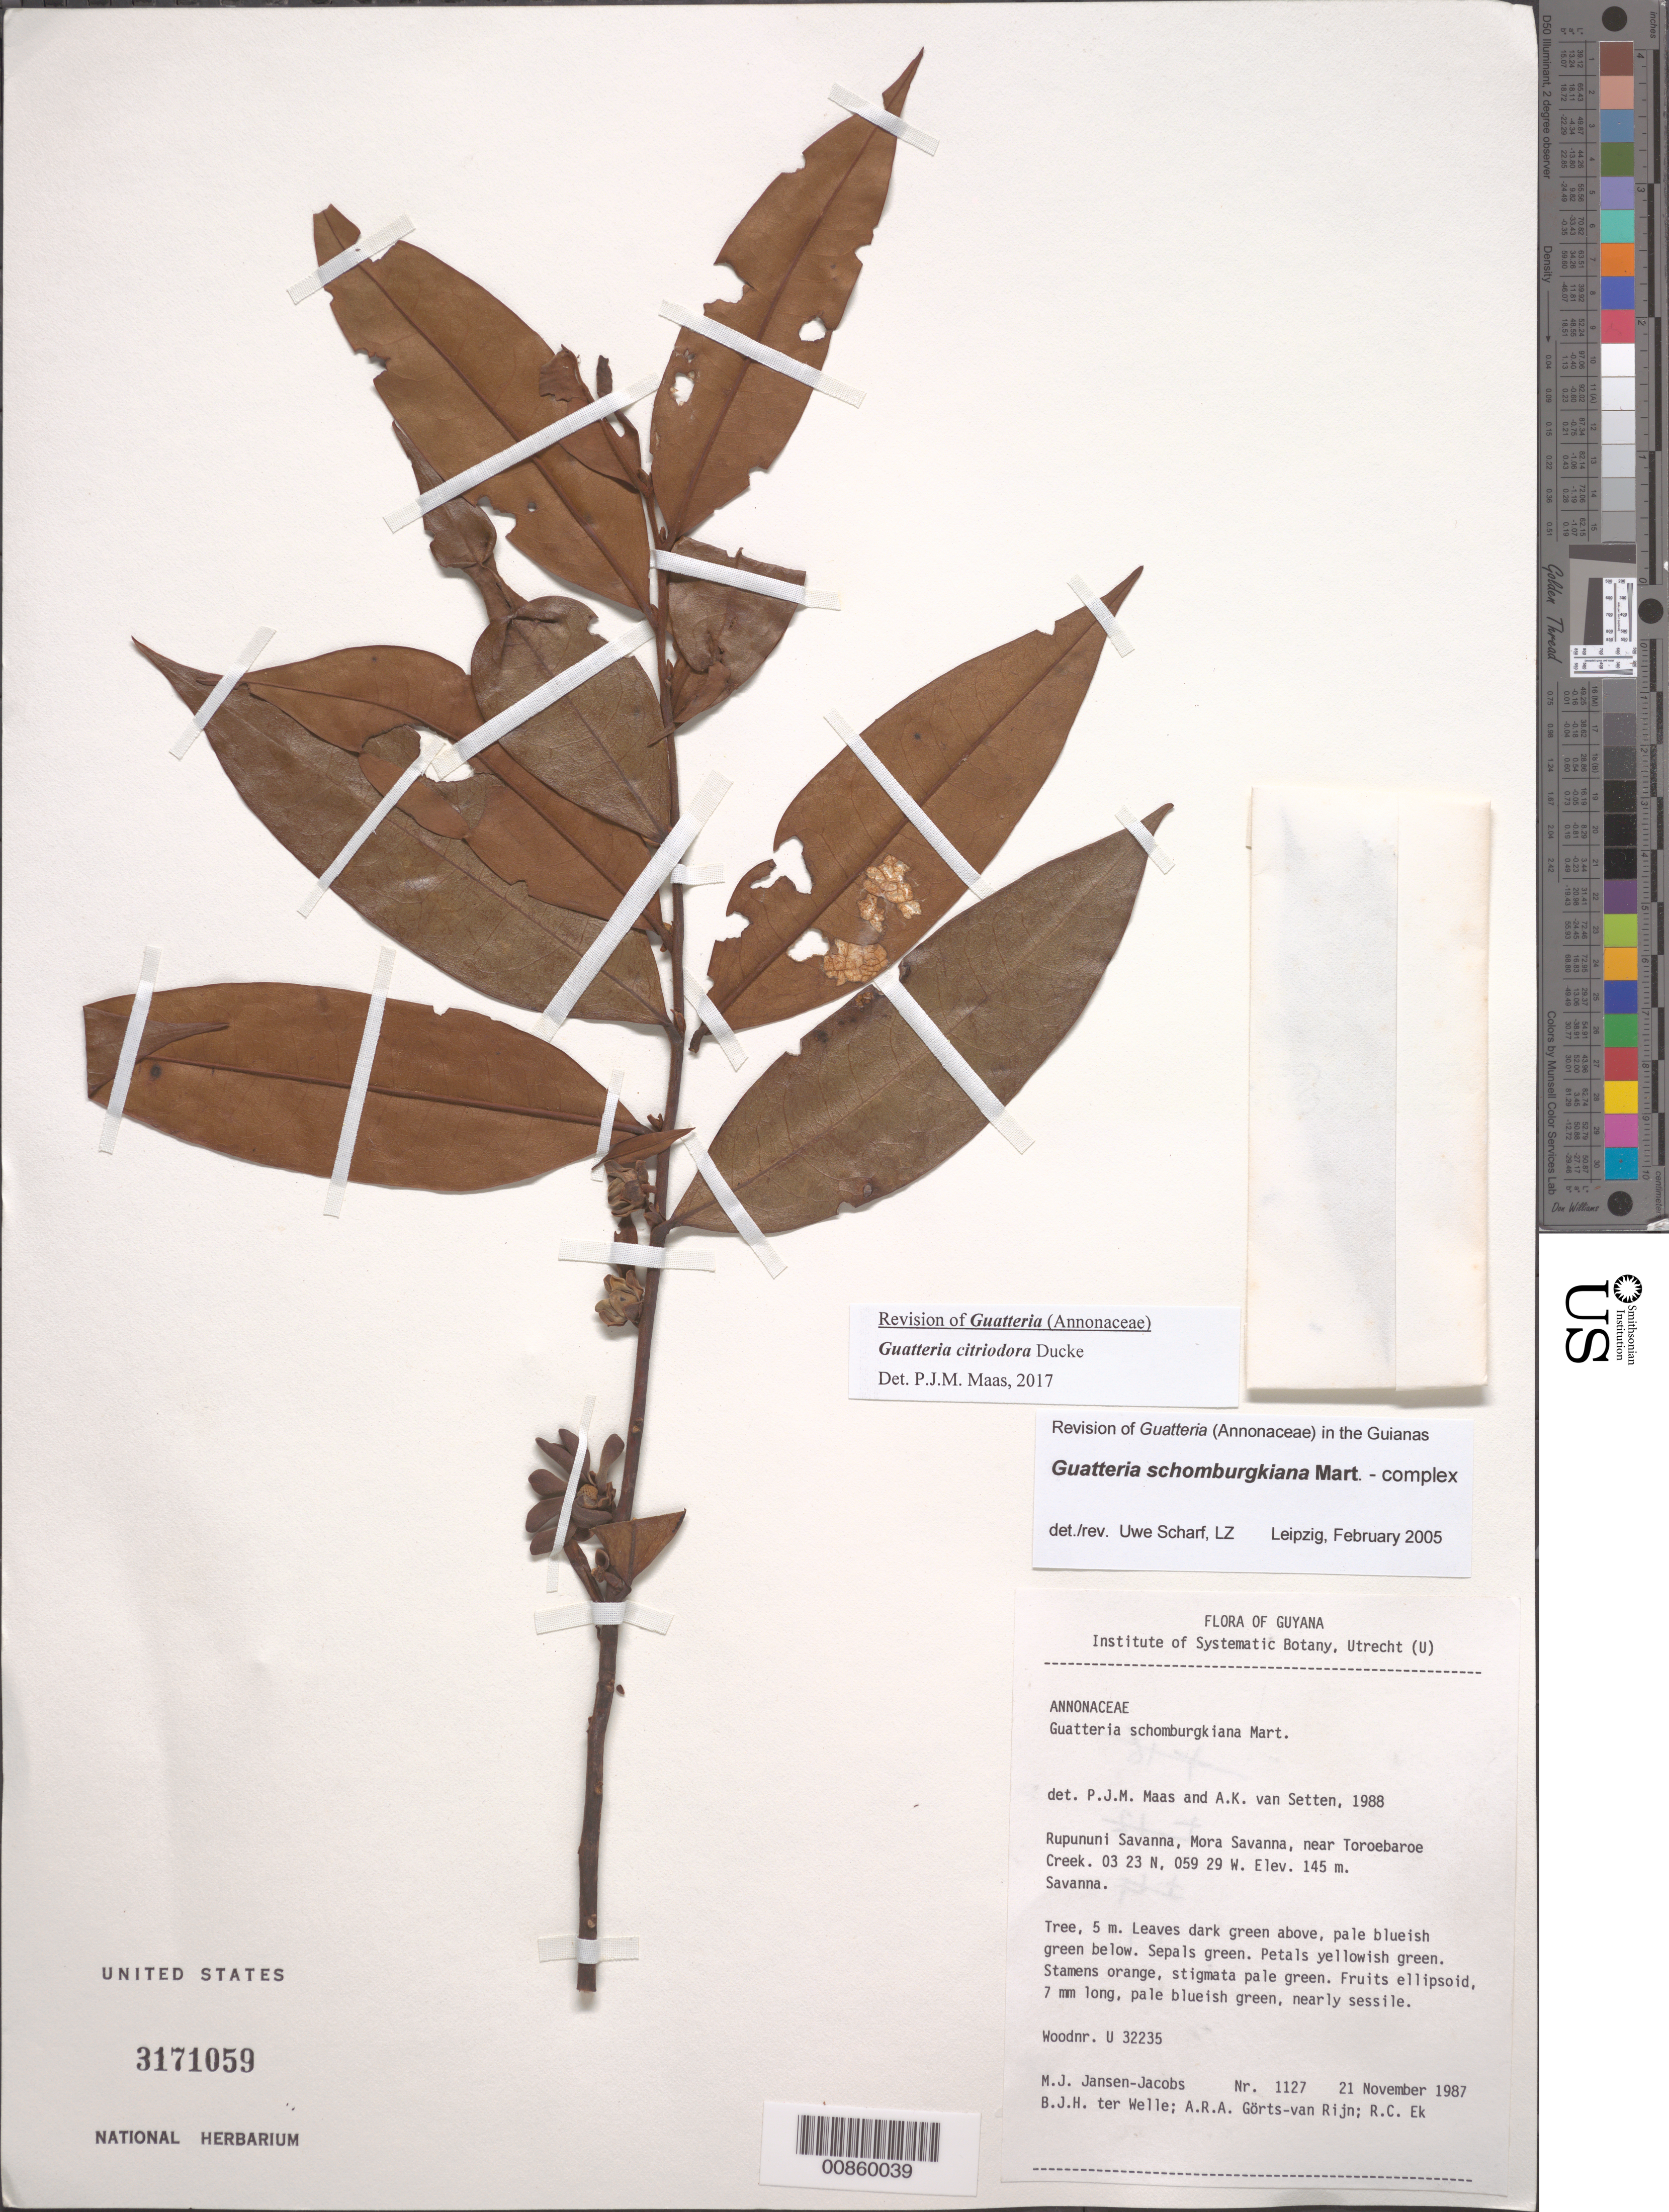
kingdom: Plantae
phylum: Tracheophyta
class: Magnoliopsida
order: Magnoliales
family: Annonaceae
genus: Guatteria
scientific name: Guatteria citriodora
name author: Ducke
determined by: Maas, Paul J.; Maas, H.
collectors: M. J. Jansen-Jacobs, B. Welle, A. .R. A. Görts-van Rijn & R. C. Ek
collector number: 1127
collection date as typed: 21-Nov-87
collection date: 1987-11-21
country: Guyana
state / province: U. Takutu-U. Essequibo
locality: Rupununi Savanna, Mora Savanna, near Toroebaroe Creek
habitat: Savanna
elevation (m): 145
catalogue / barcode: US 3171059